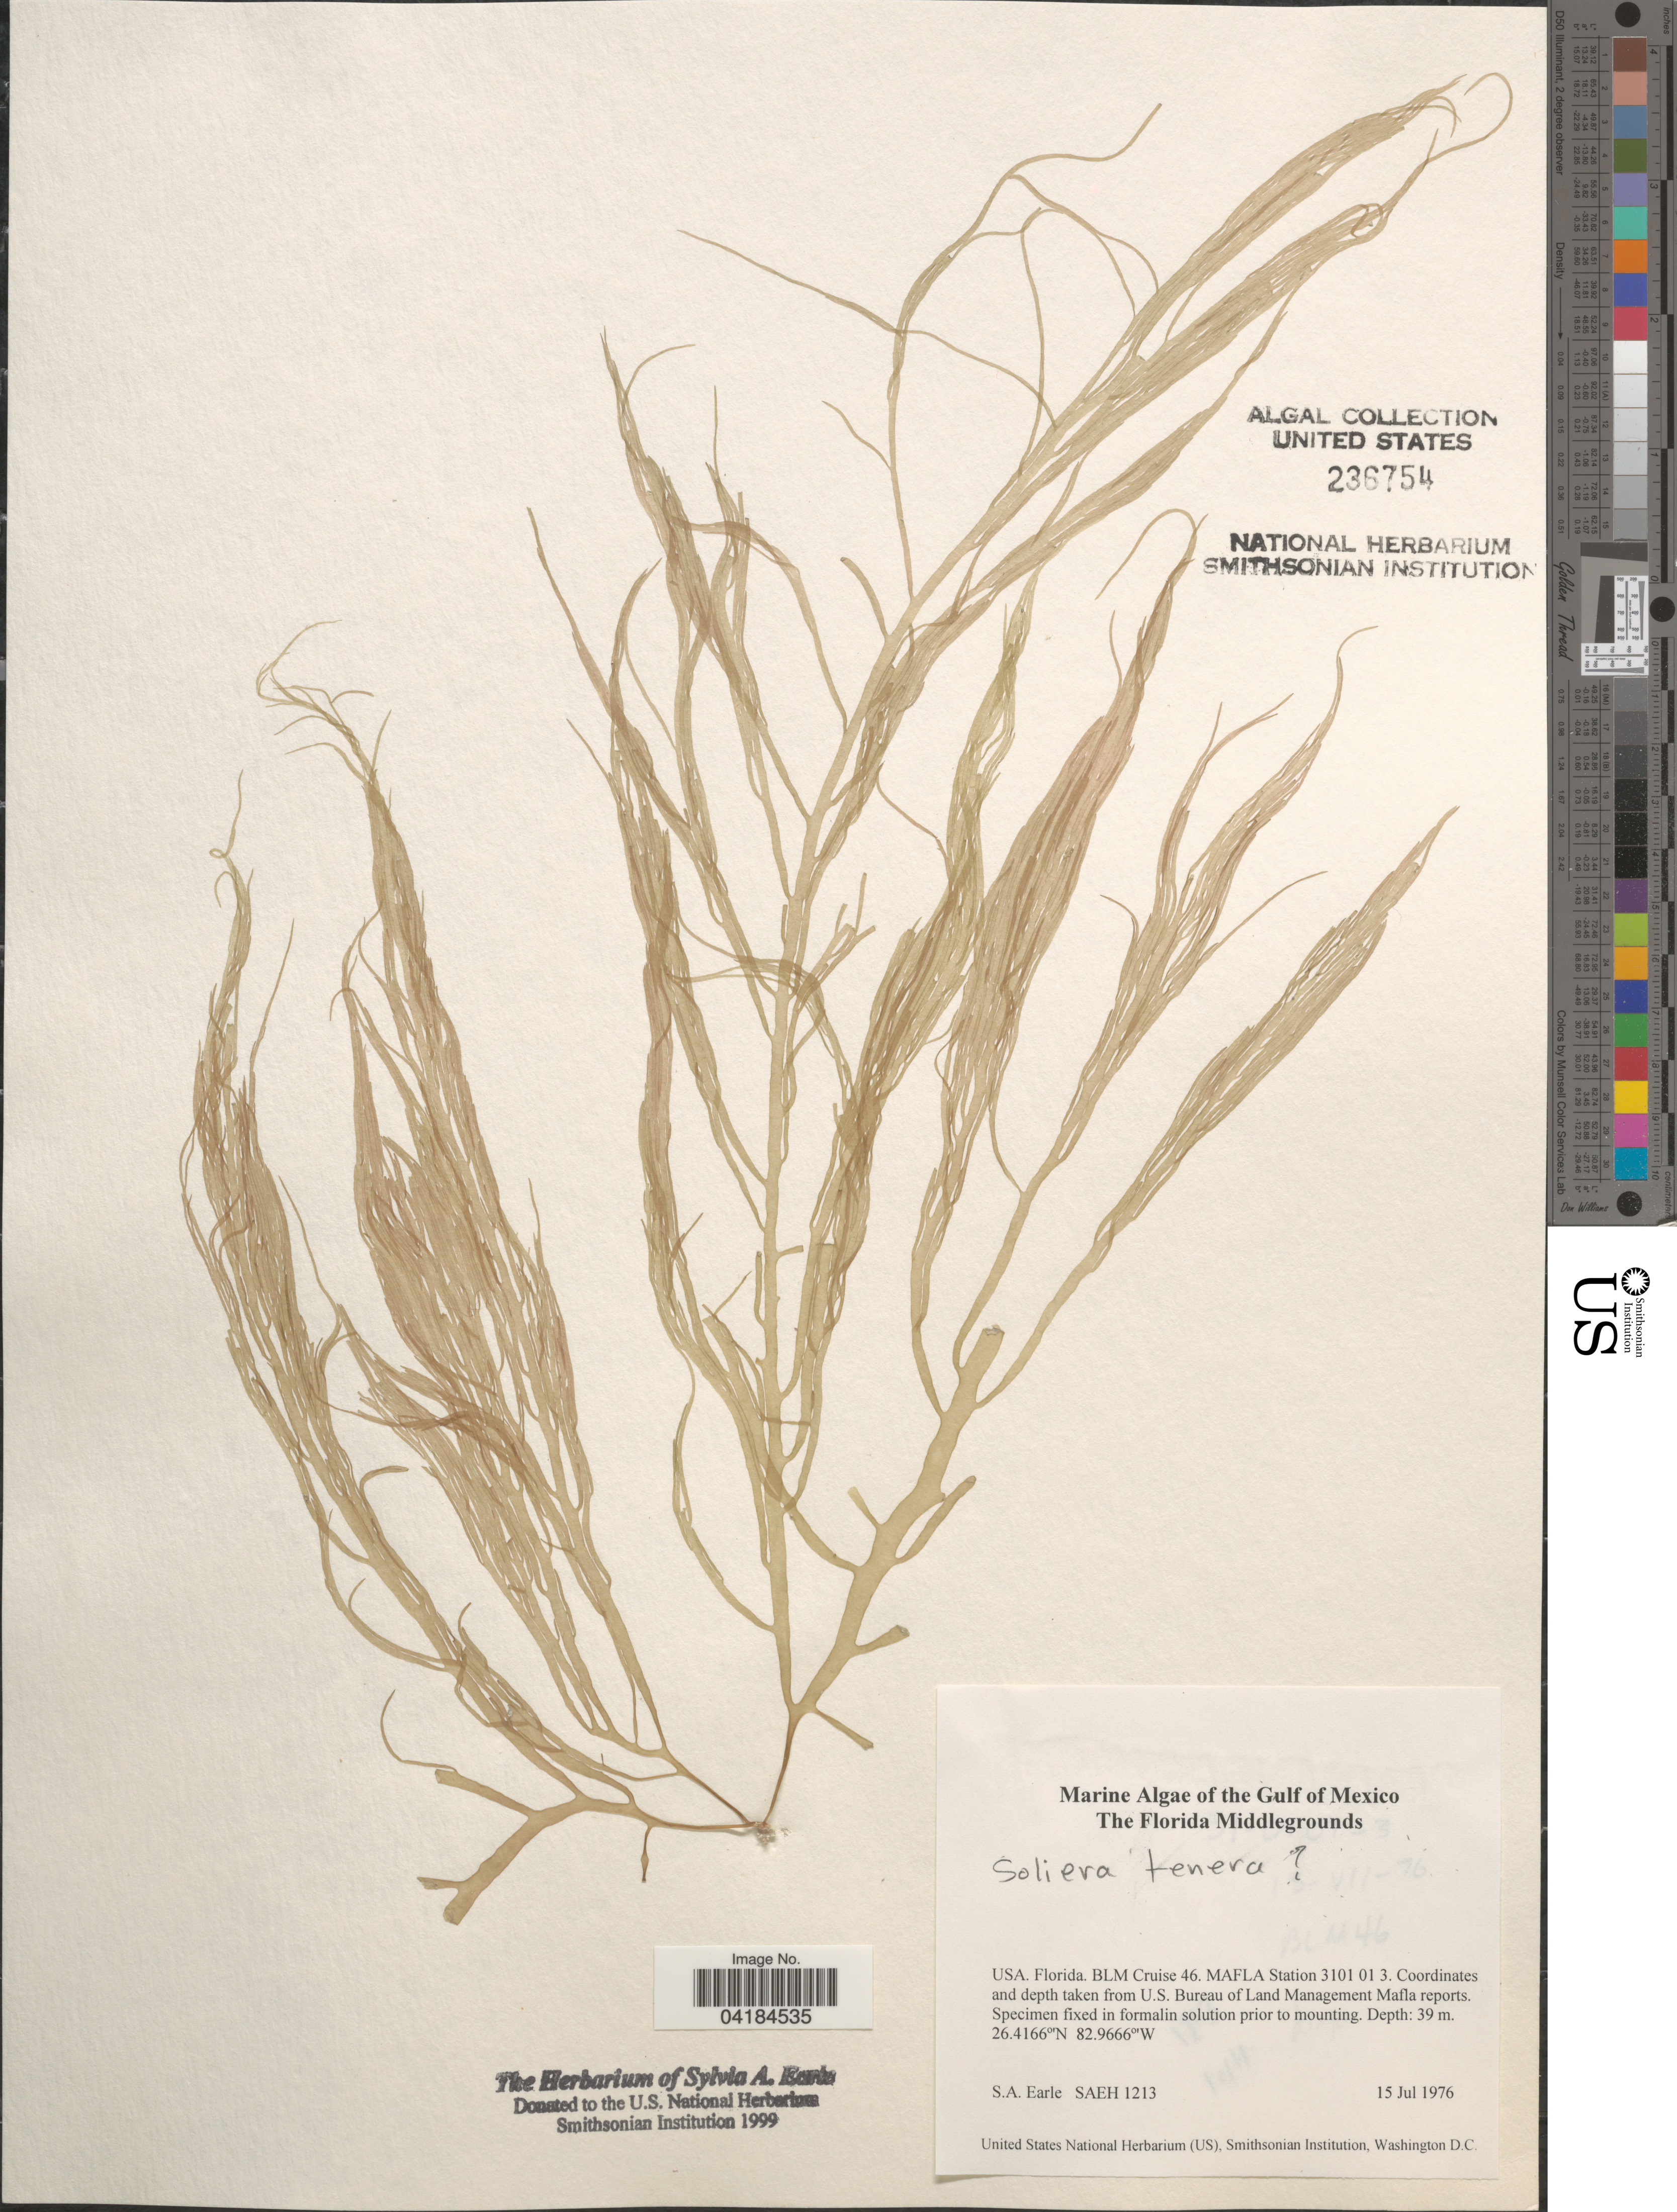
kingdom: Plantae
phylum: Rhodophyta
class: Florideophyceae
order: Gigartinales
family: Solieriaceae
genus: Solieria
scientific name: Solieria filiformis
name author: (Kütz.) P.W. Gabrielson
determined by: Algae name updating Project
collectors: S. A. Earle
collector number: SAEH1213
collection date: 1976-07-15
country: United States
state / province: Florida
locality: The Gulf of Mexico. The Florida Middlegrounds. BLM Cruise 46. MAFLA Station 3101 01 3. Coordinates and depth taken from U.S. Bureau of Land Management Mafla reports.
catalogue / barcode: US 236754